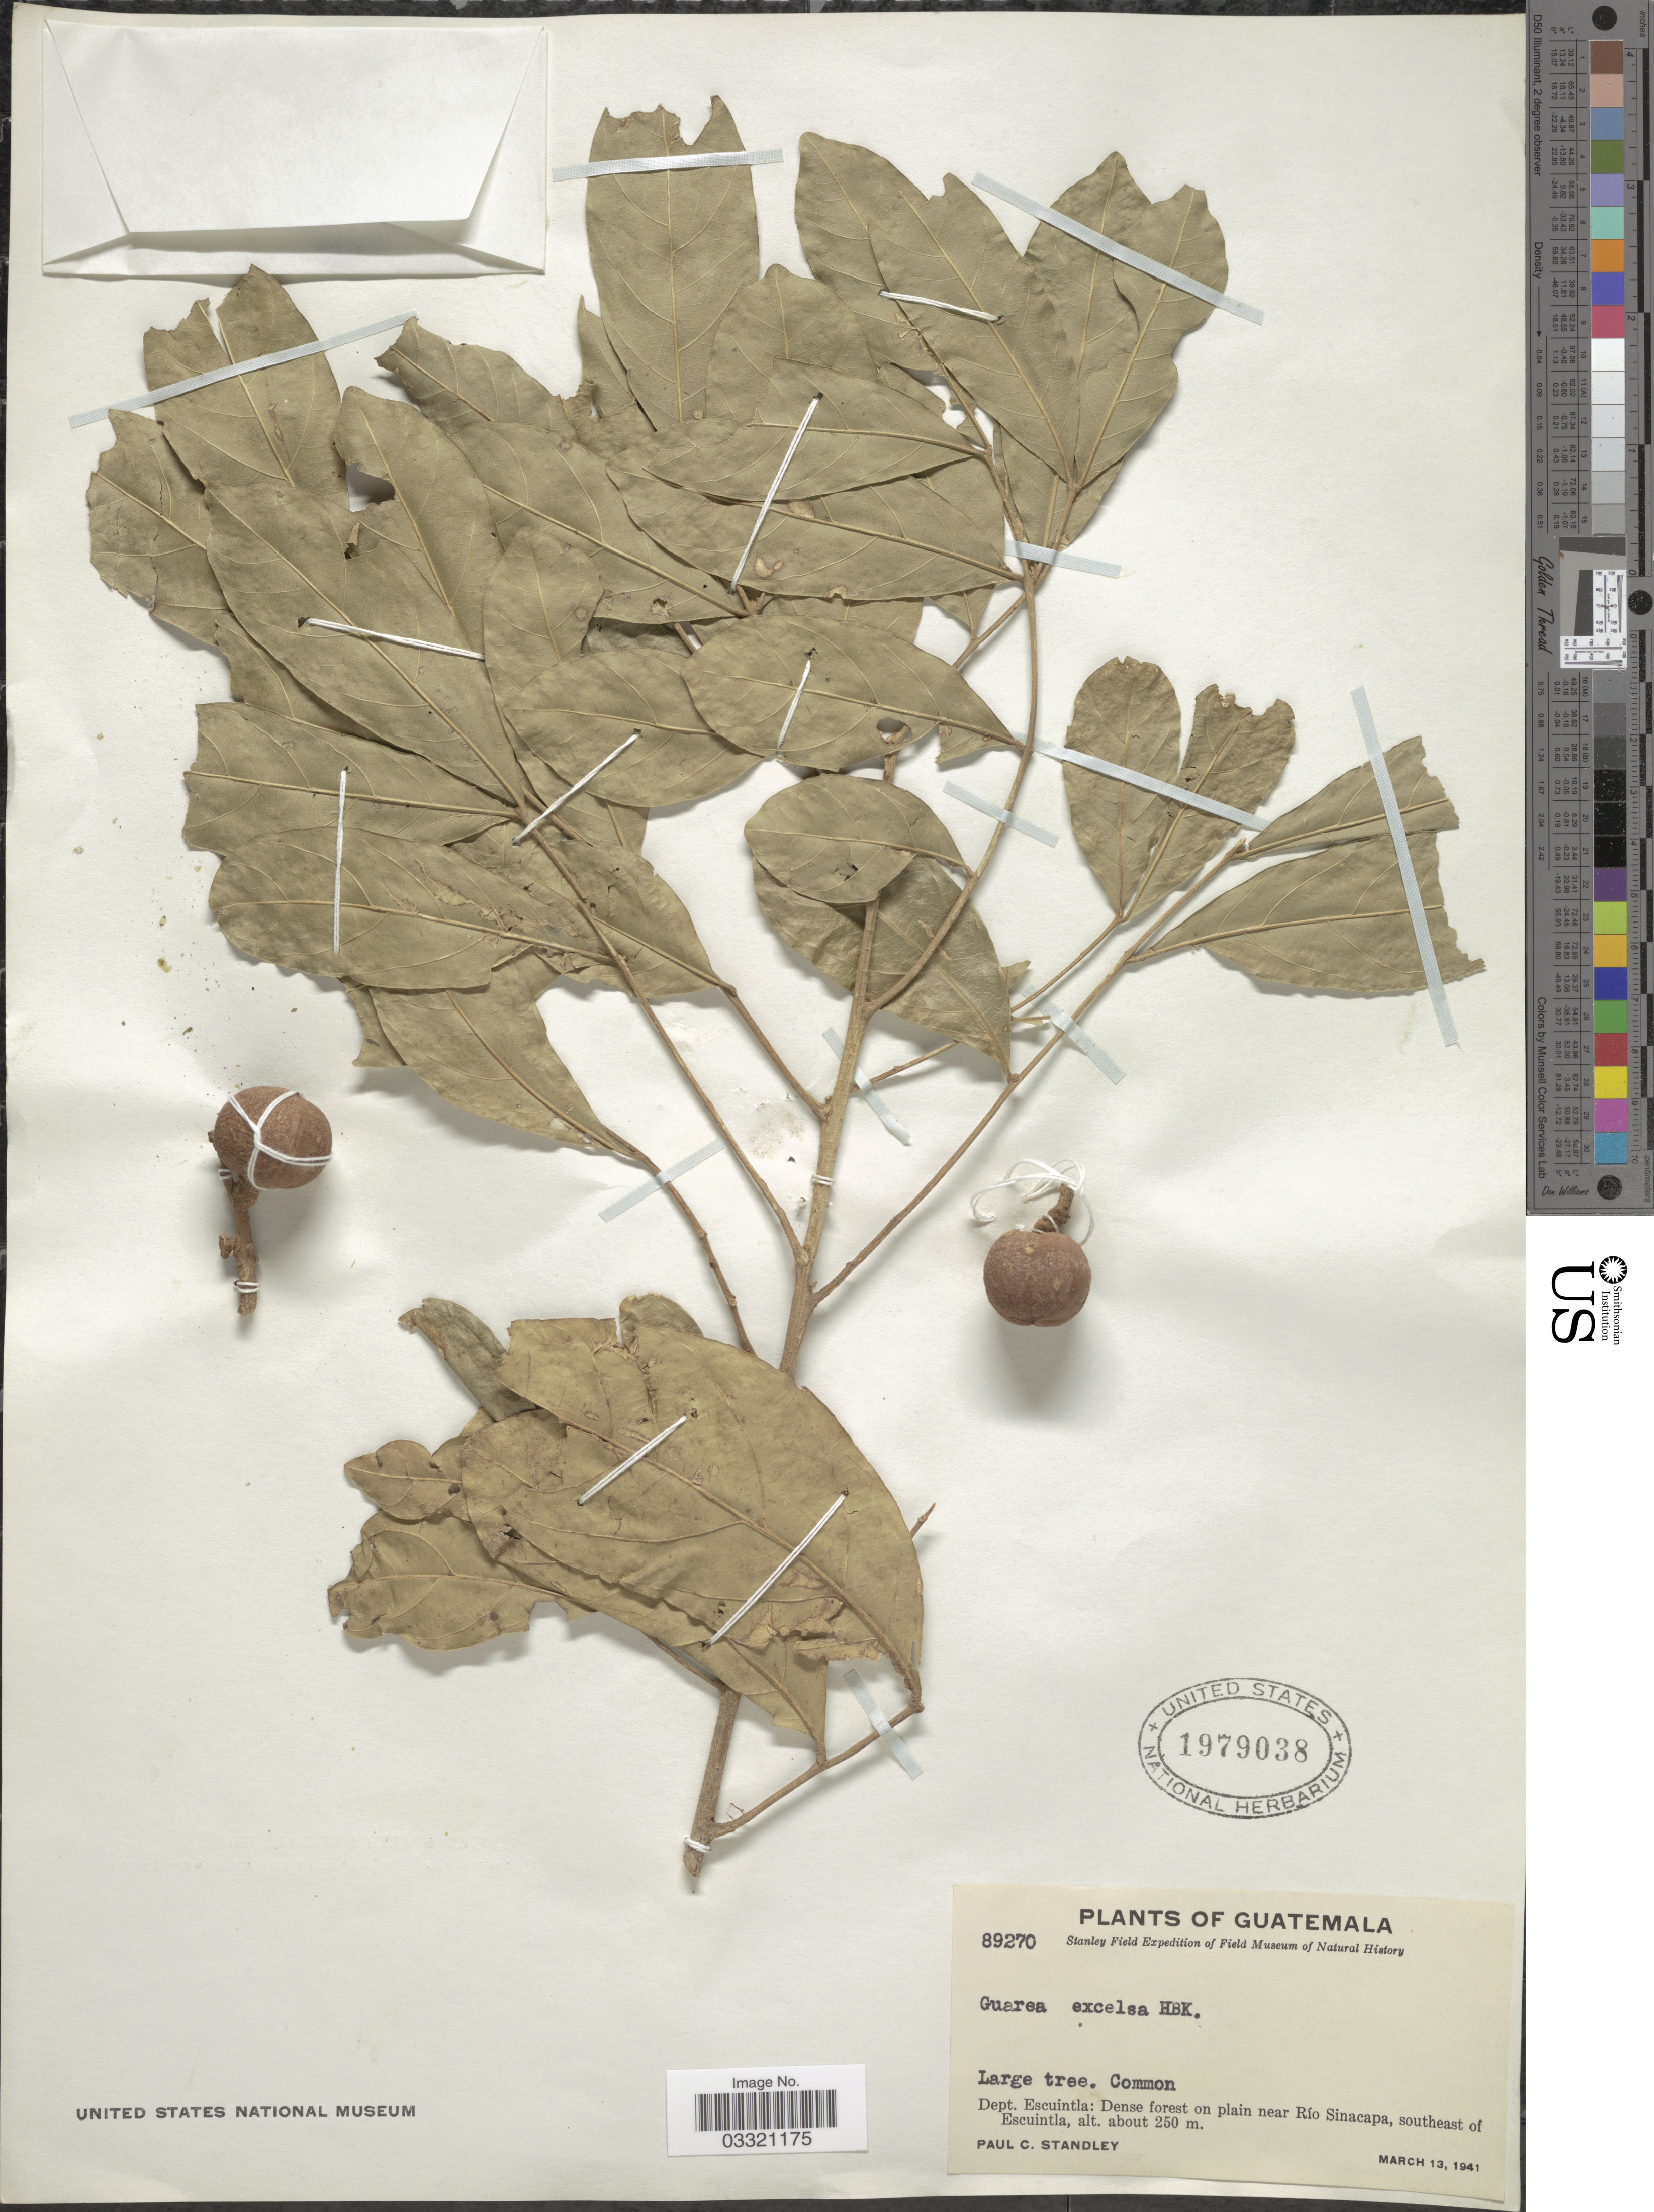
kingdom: Plantae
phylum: Tracheophyta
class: Magnoliopsida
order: Sapindales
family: Meliaceae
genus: Guarea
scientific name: Guarea excelsa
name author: Kunth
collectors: P. C. Standley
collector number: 89270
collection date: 1941-03-13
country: Guatemala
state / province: Escuintla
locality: Dept. Escuintla: Dense forest on plain near Río Sinacapa, southeast of Escuintla.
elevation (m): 250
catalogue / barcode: US 1979038